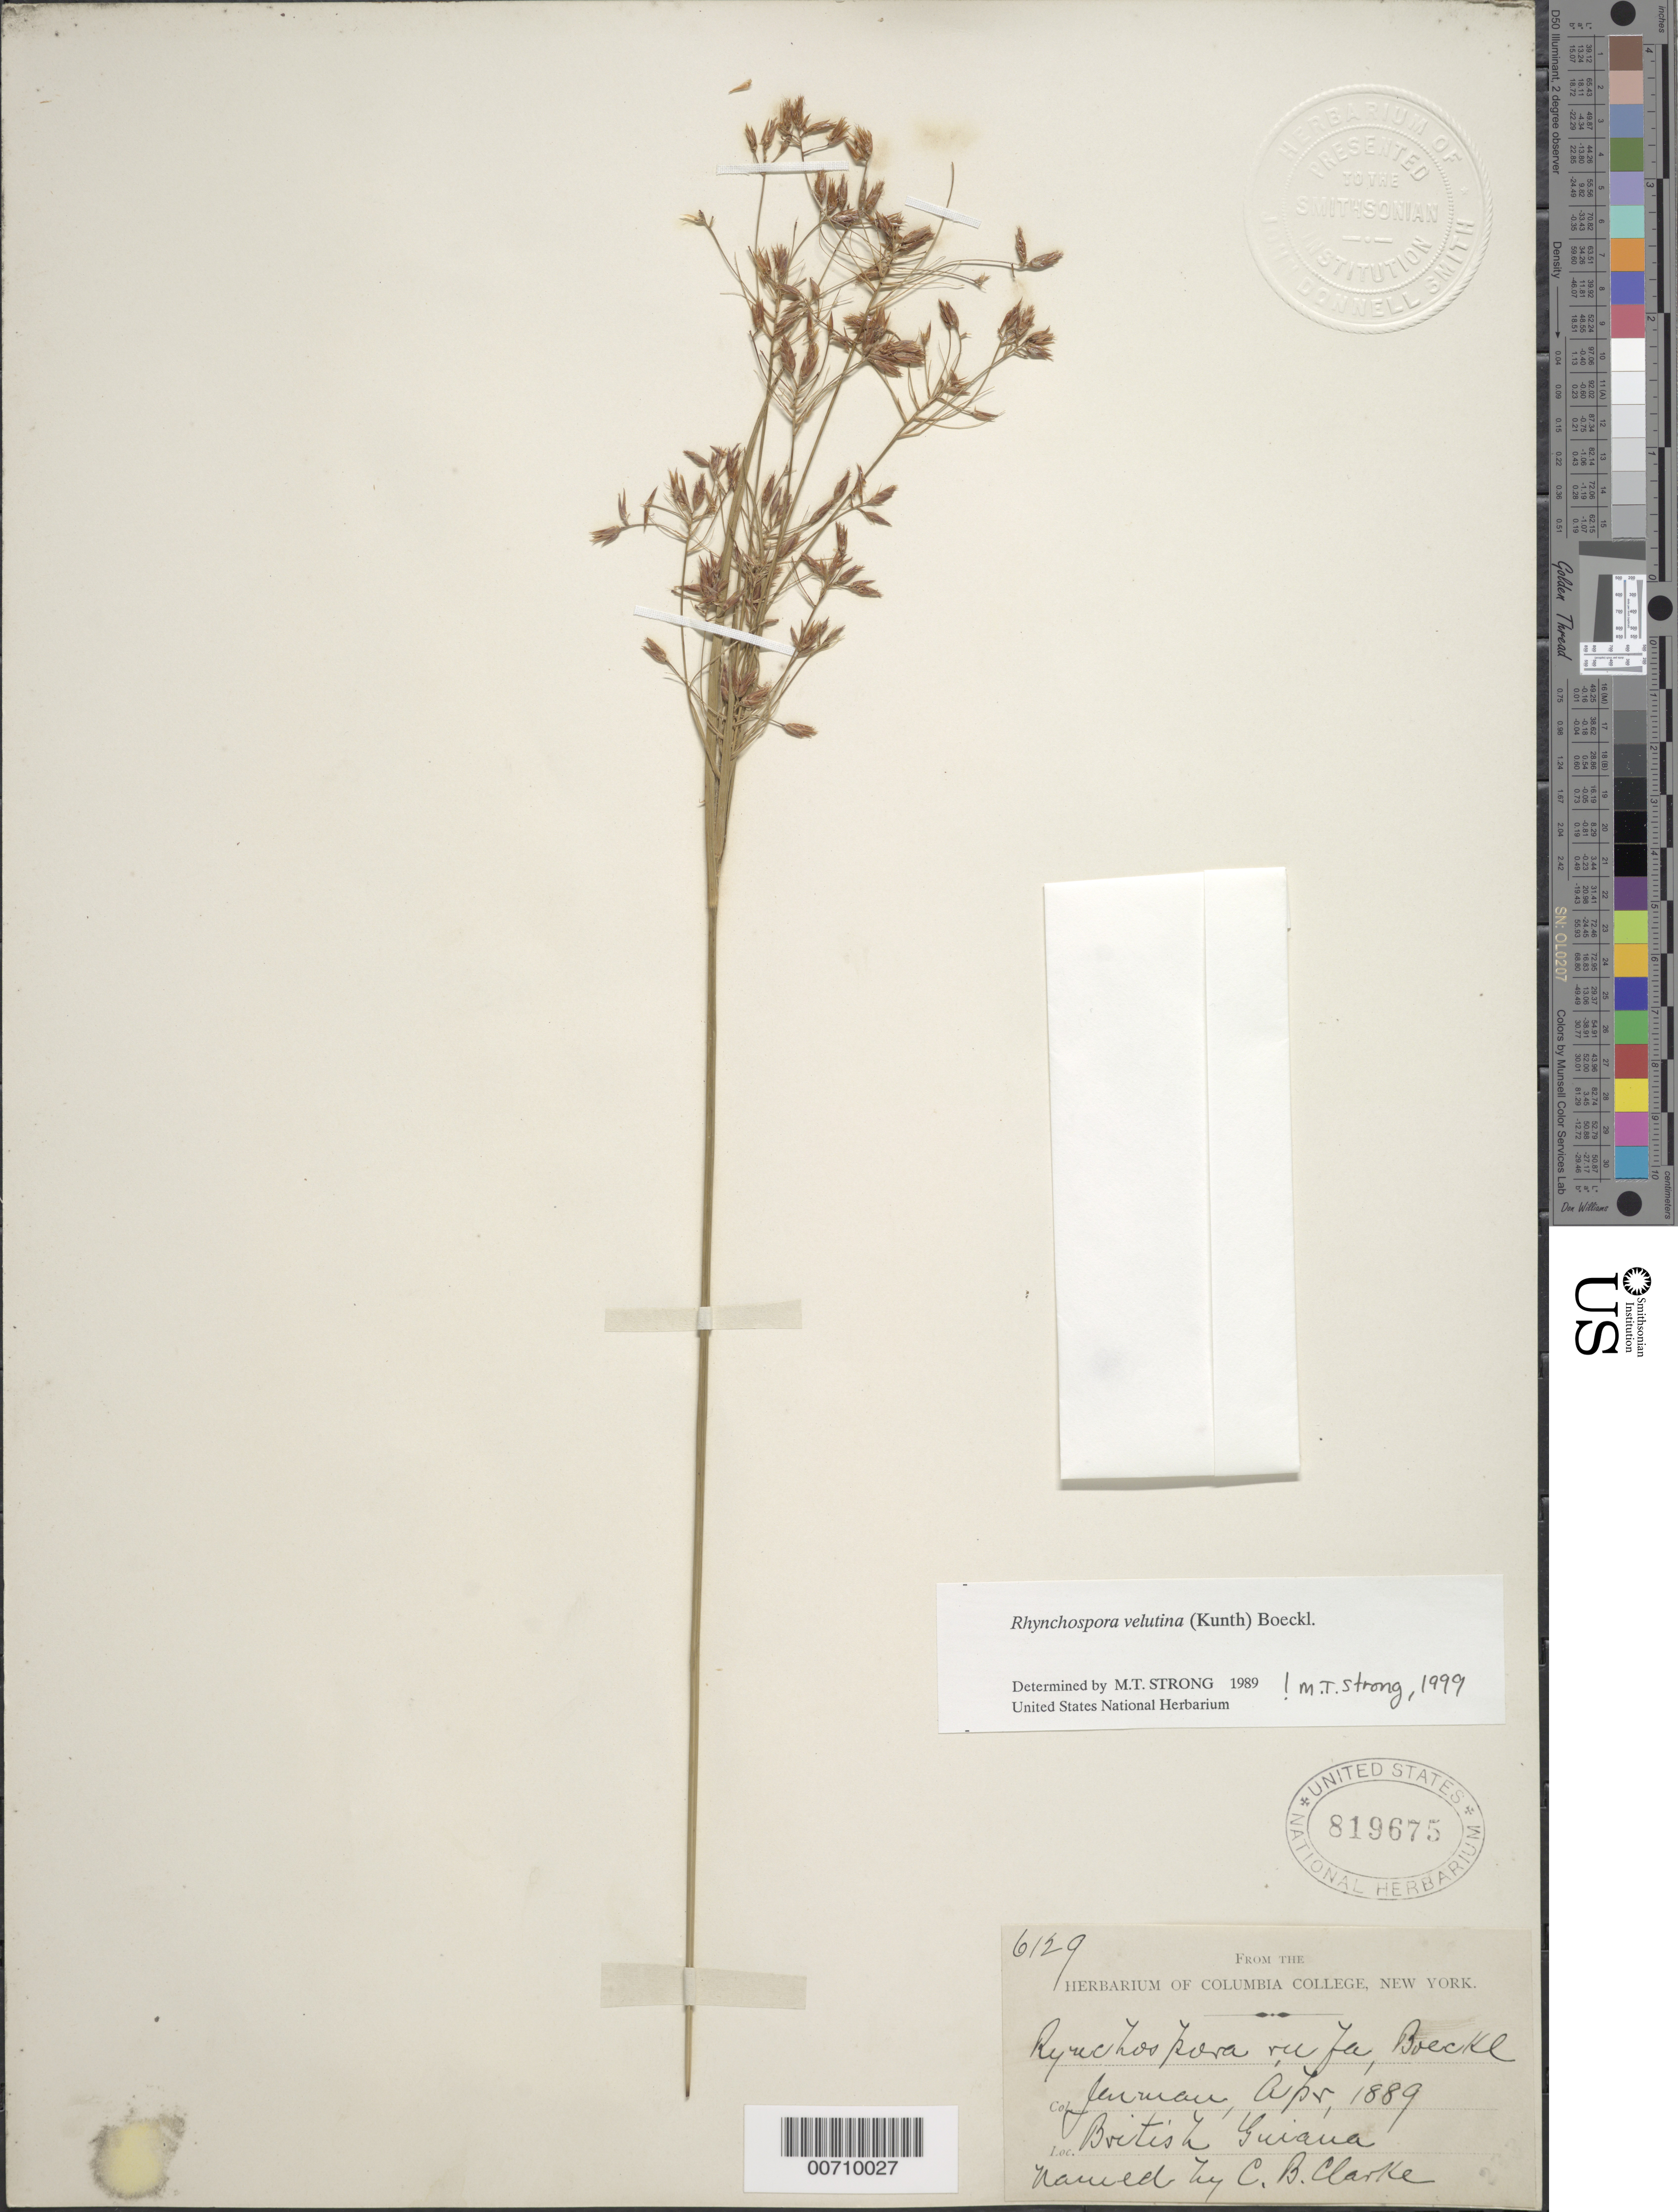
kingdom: Plantae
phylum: Tracheophyta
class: Liliopsida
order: Poales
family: Cyperaceae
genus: Rhynchospora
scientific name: Rhynchospora velutina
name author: (Kunth) Boeckeler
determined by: Strong, M. T., (US), Smithsonian Institution - National Museum of Natural History (UNITED STATES)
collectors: G. S. Jenman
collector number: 6129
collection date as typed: April 1889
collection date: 1889-04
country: Guyana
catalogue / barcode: US 819675